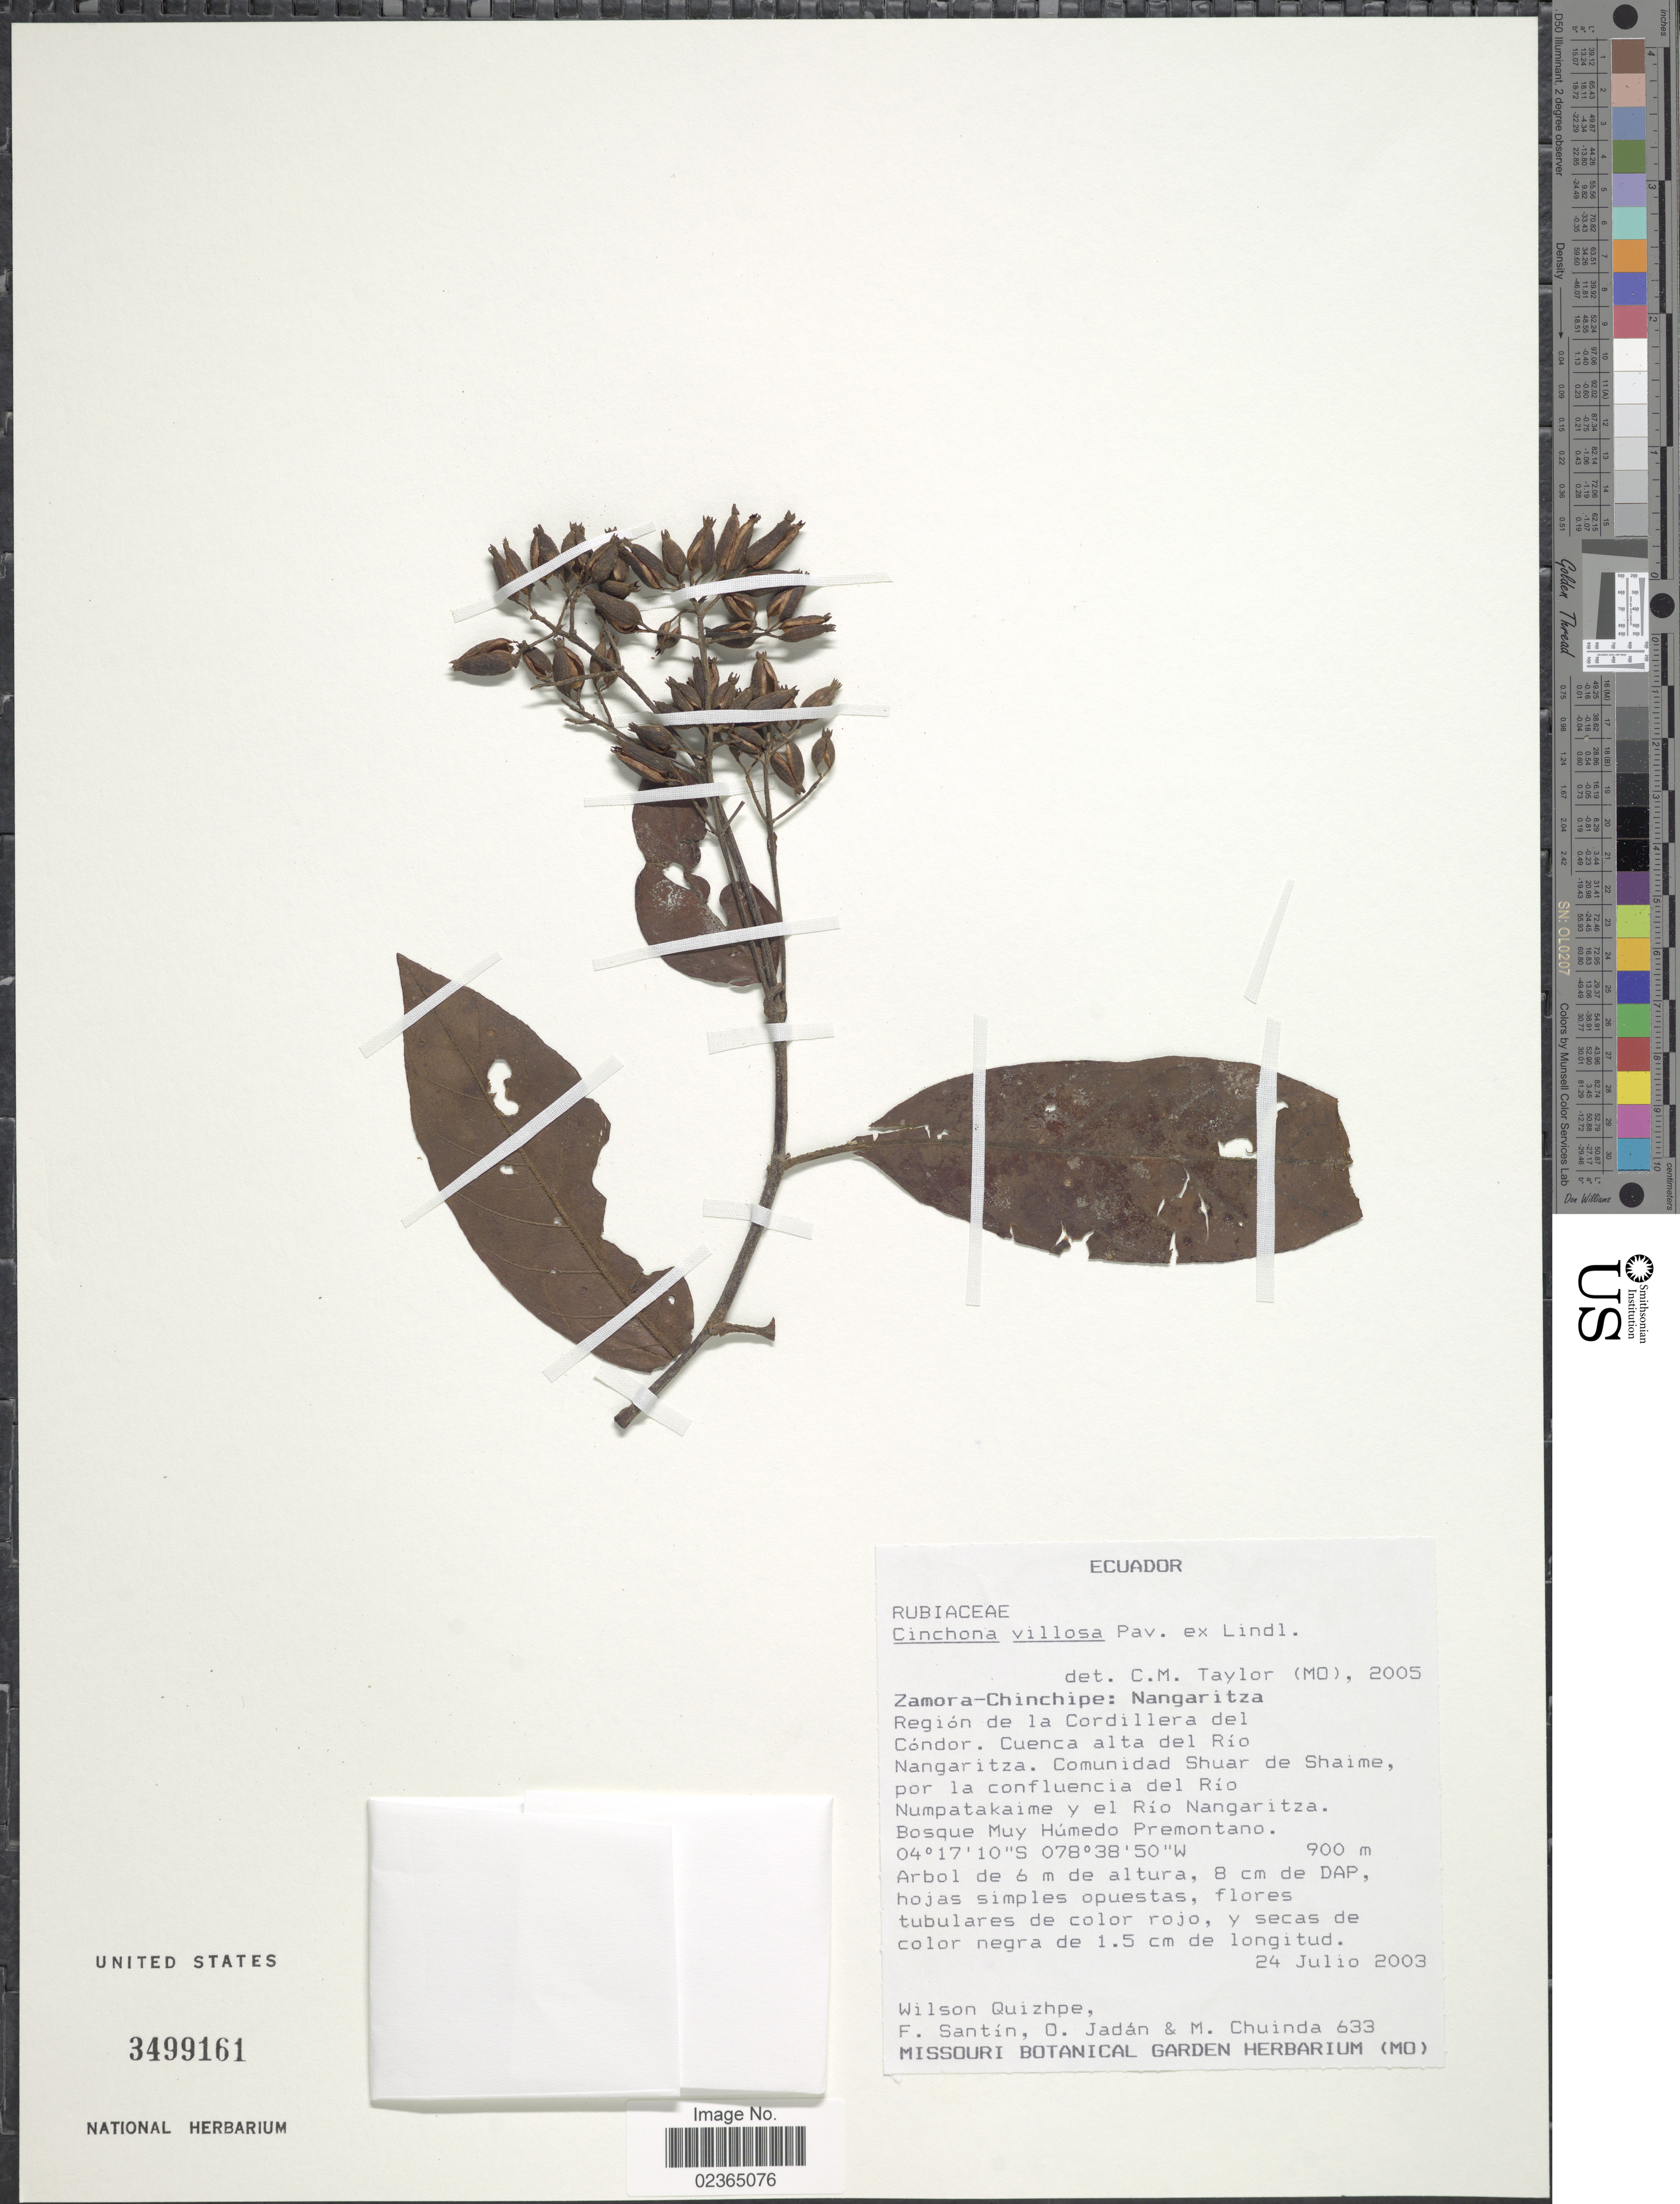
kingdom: Plantae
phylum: Tracheophyta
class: Magnoliopsida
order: Gentianales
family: Rubiaceae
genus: Cinchona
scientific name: Cinchona villosa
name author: Pav. ex Lindl.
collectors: W. Quizhpe, F. Santín, O. Jadan & M. Chuinda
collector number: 633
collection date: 2003-07-24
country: Ecuador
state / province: Zamora-Chinchipe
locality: Nangaritza. Región de la Cordillera del Cóndor. Cuenca alta del Río Numpatakaime y el Río Nangaritza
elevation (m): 900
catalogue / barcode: US 3499161